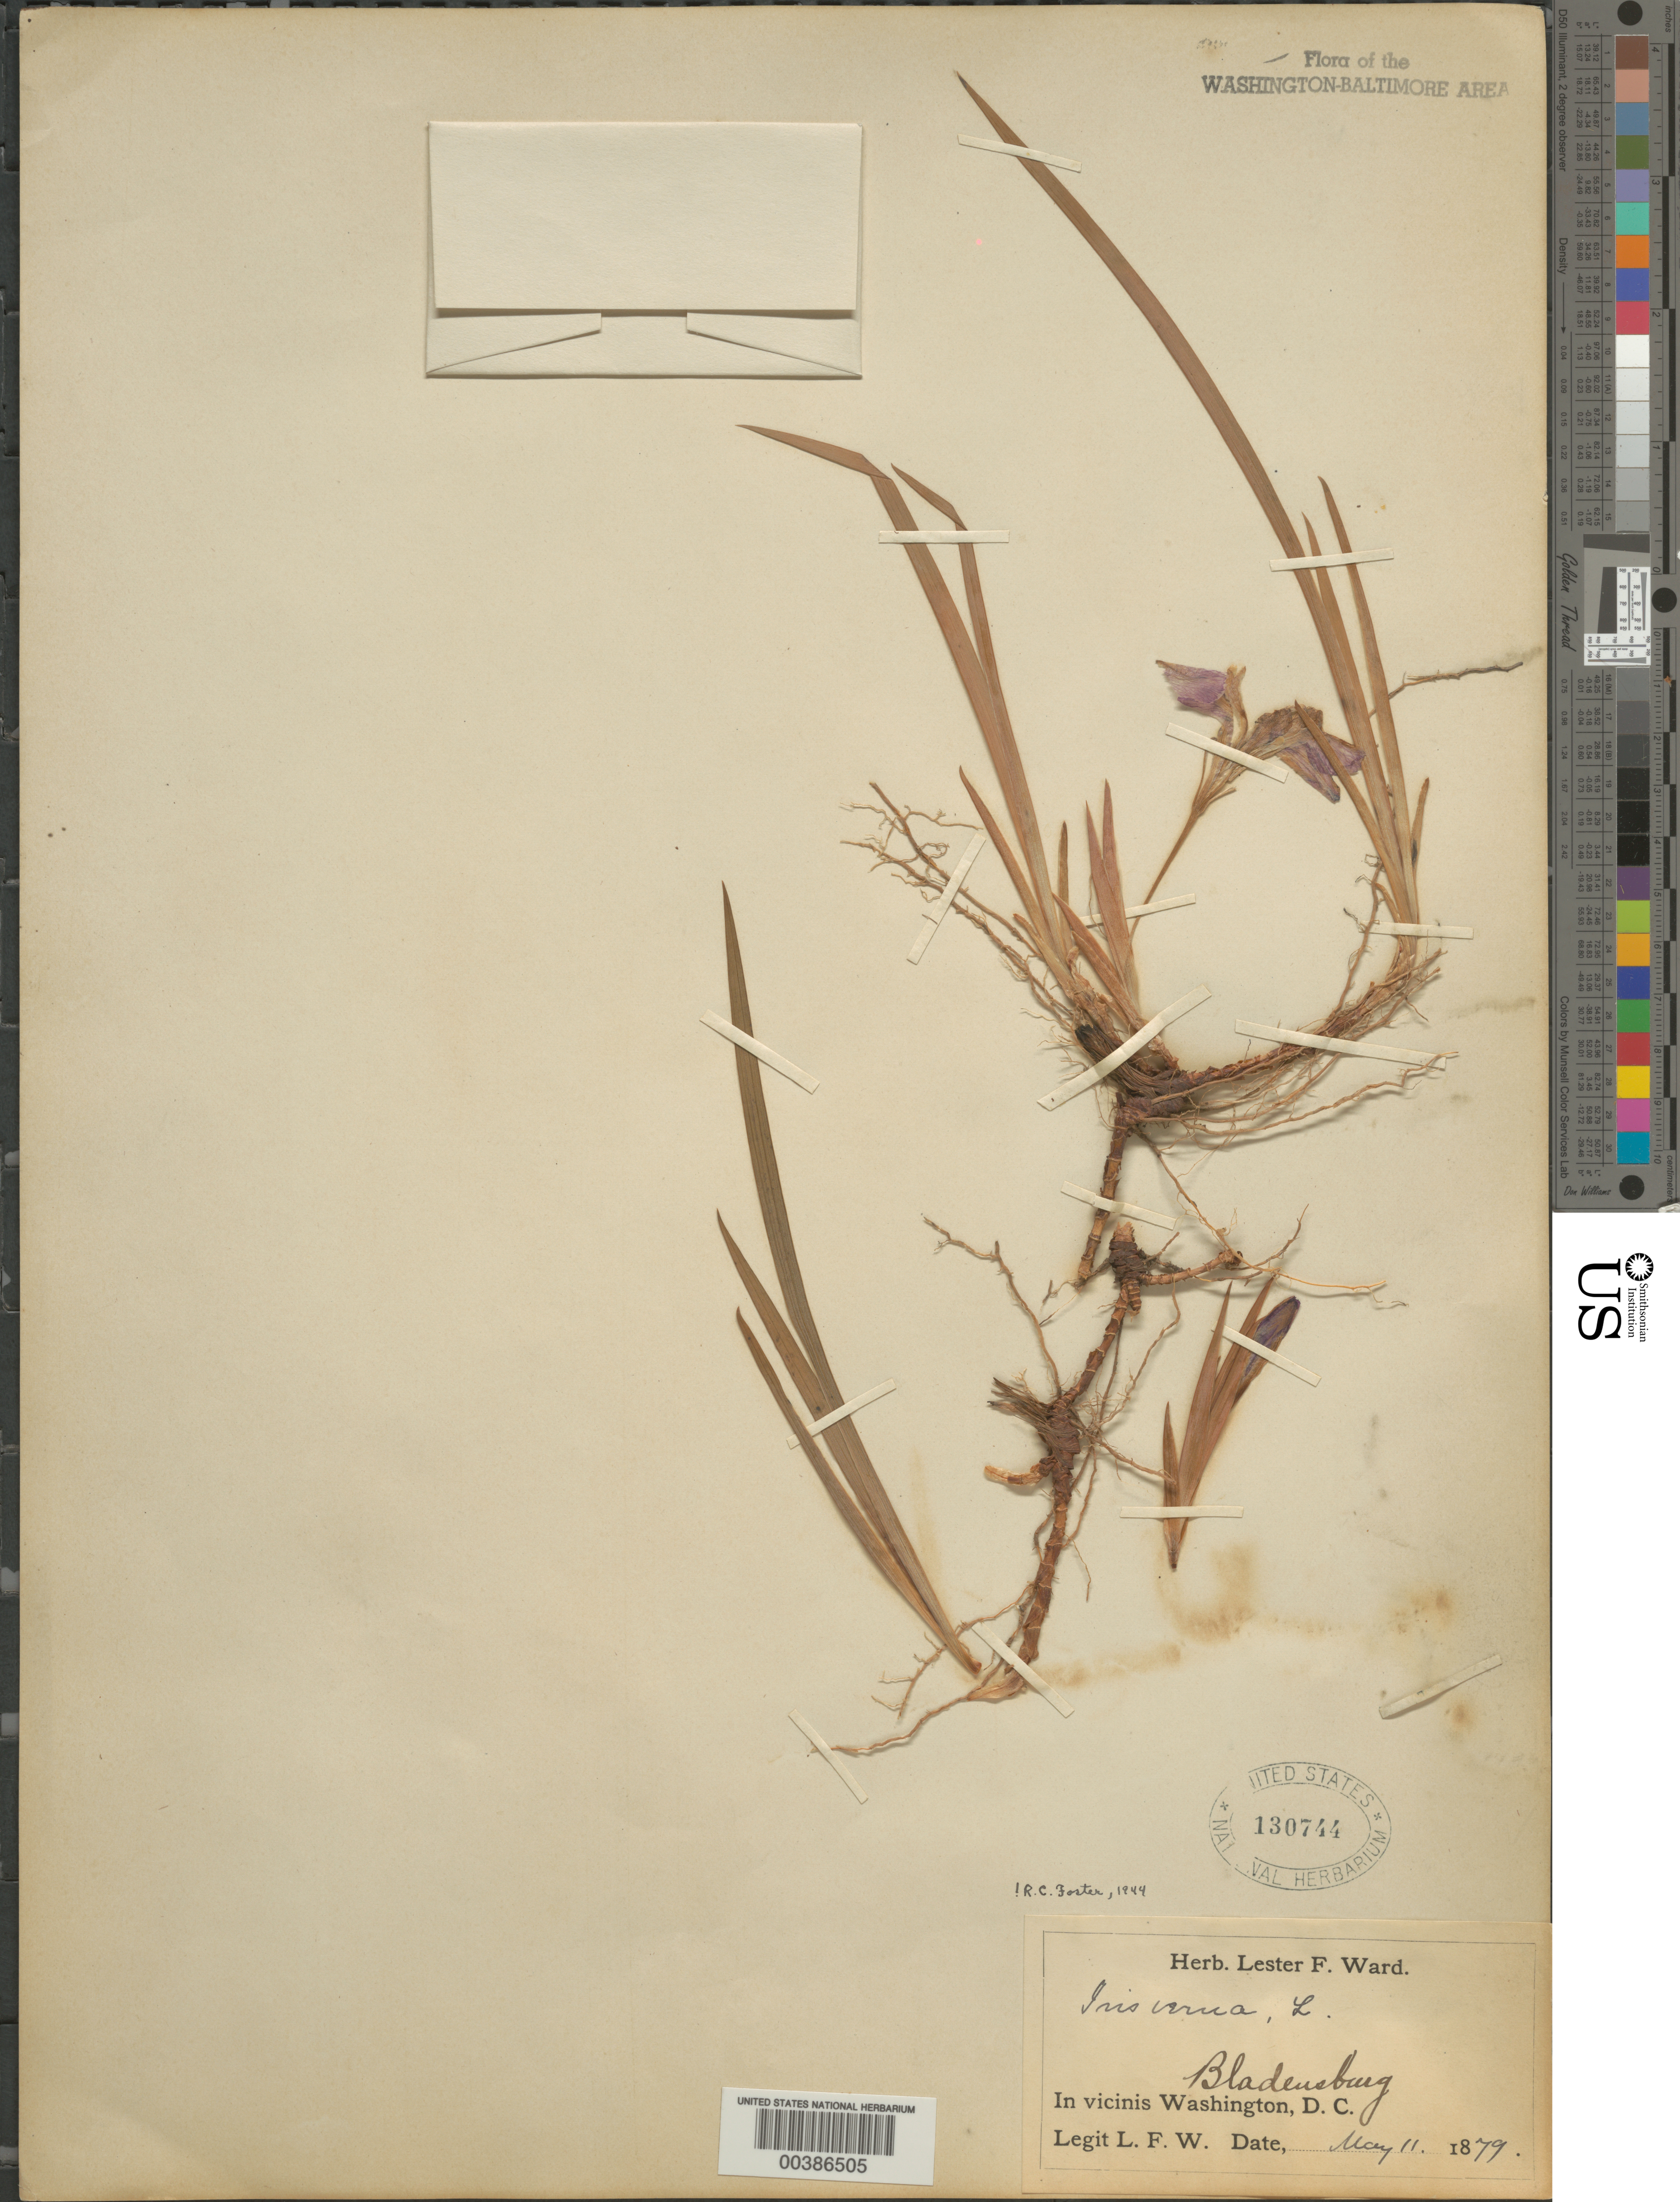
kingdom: Plantae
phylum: Tracheophyta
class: Liliopsida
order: Asparagales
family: Iridaceae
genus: Iris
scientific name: Iris verna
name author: L.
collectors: L. F. Ward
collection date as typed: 11 May 1879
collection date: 1879-05-11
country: United States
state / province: Maryland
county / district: Prince George's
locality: Bladensburg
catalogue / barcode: US 130744